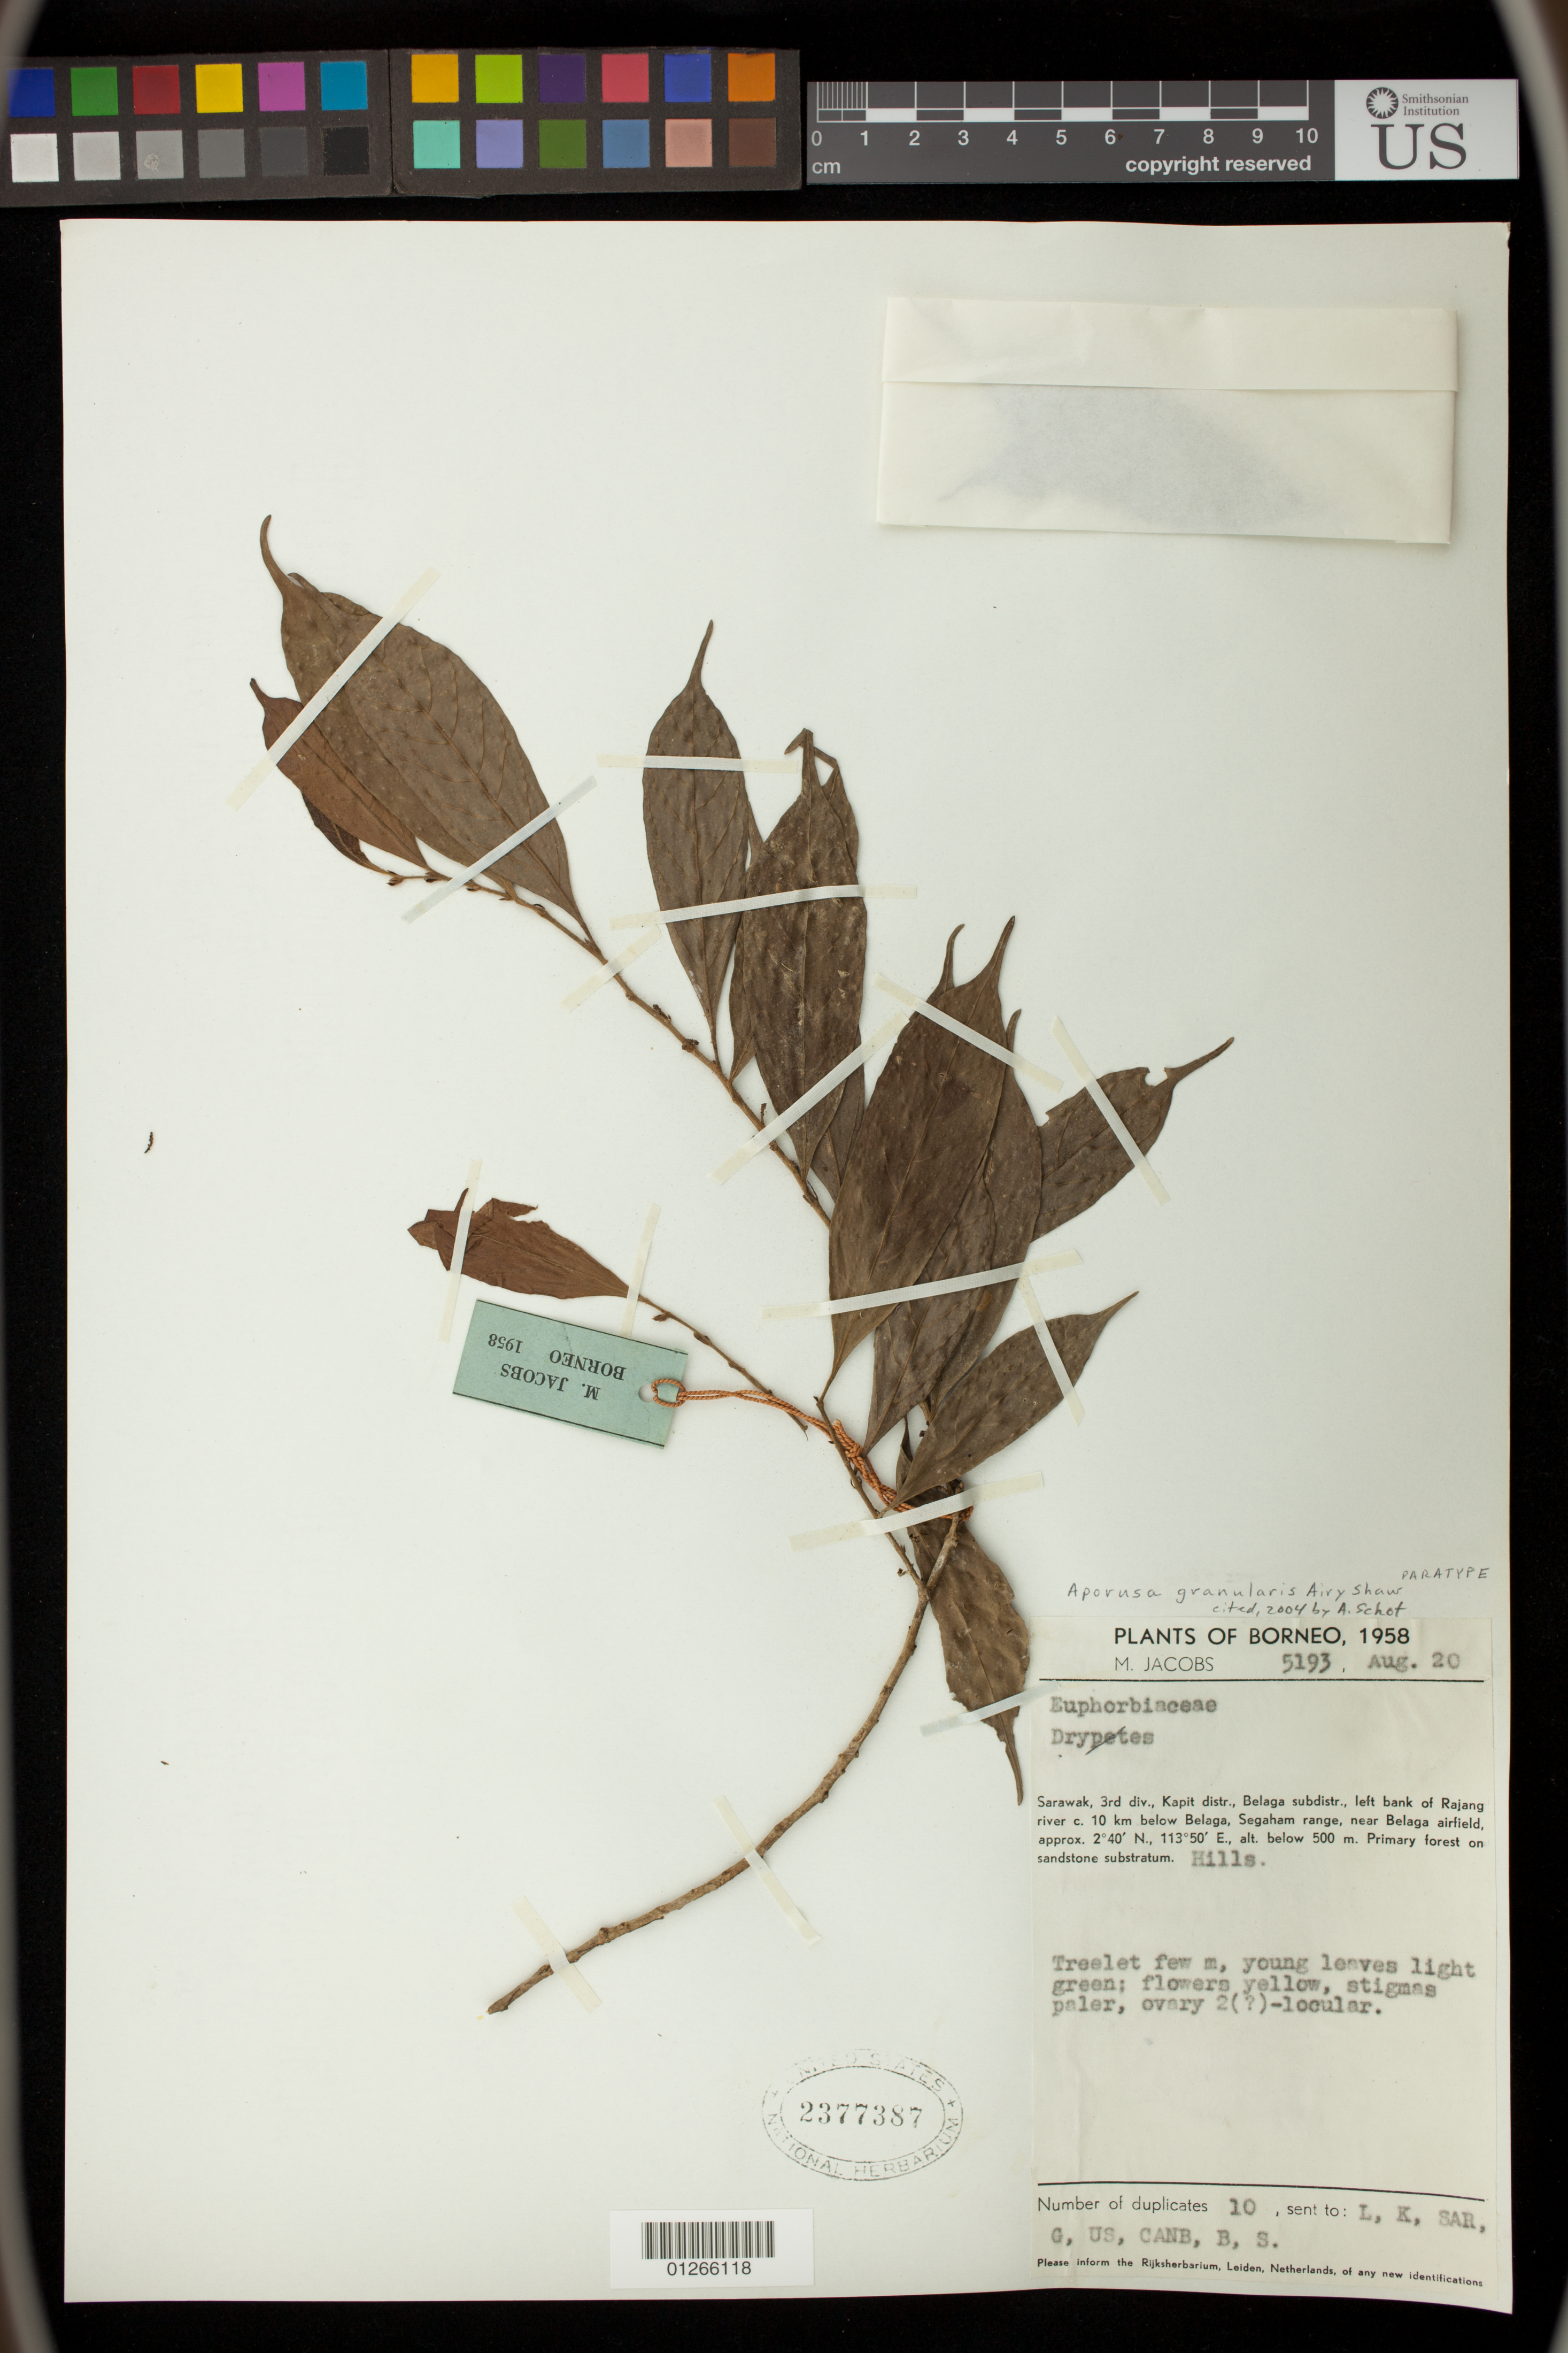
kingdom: Plantae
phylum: Tracheophyta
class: Magnoliopsida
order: Malpighiales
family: Phyllanthaceae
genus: Aporosa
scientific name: Aporosa granularis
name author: Airy Shaw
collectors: M. Jacobs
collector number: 5193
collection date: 1958-08-20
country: Malaysia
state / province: Sarawak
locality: Sarawak, 3rd div., Kapit distr., Balaga subdistr., left bank of Rajang river c. 10 km below Belaga, Segaham range, near Belaga airfield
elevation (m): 500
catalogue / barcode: US 2377387